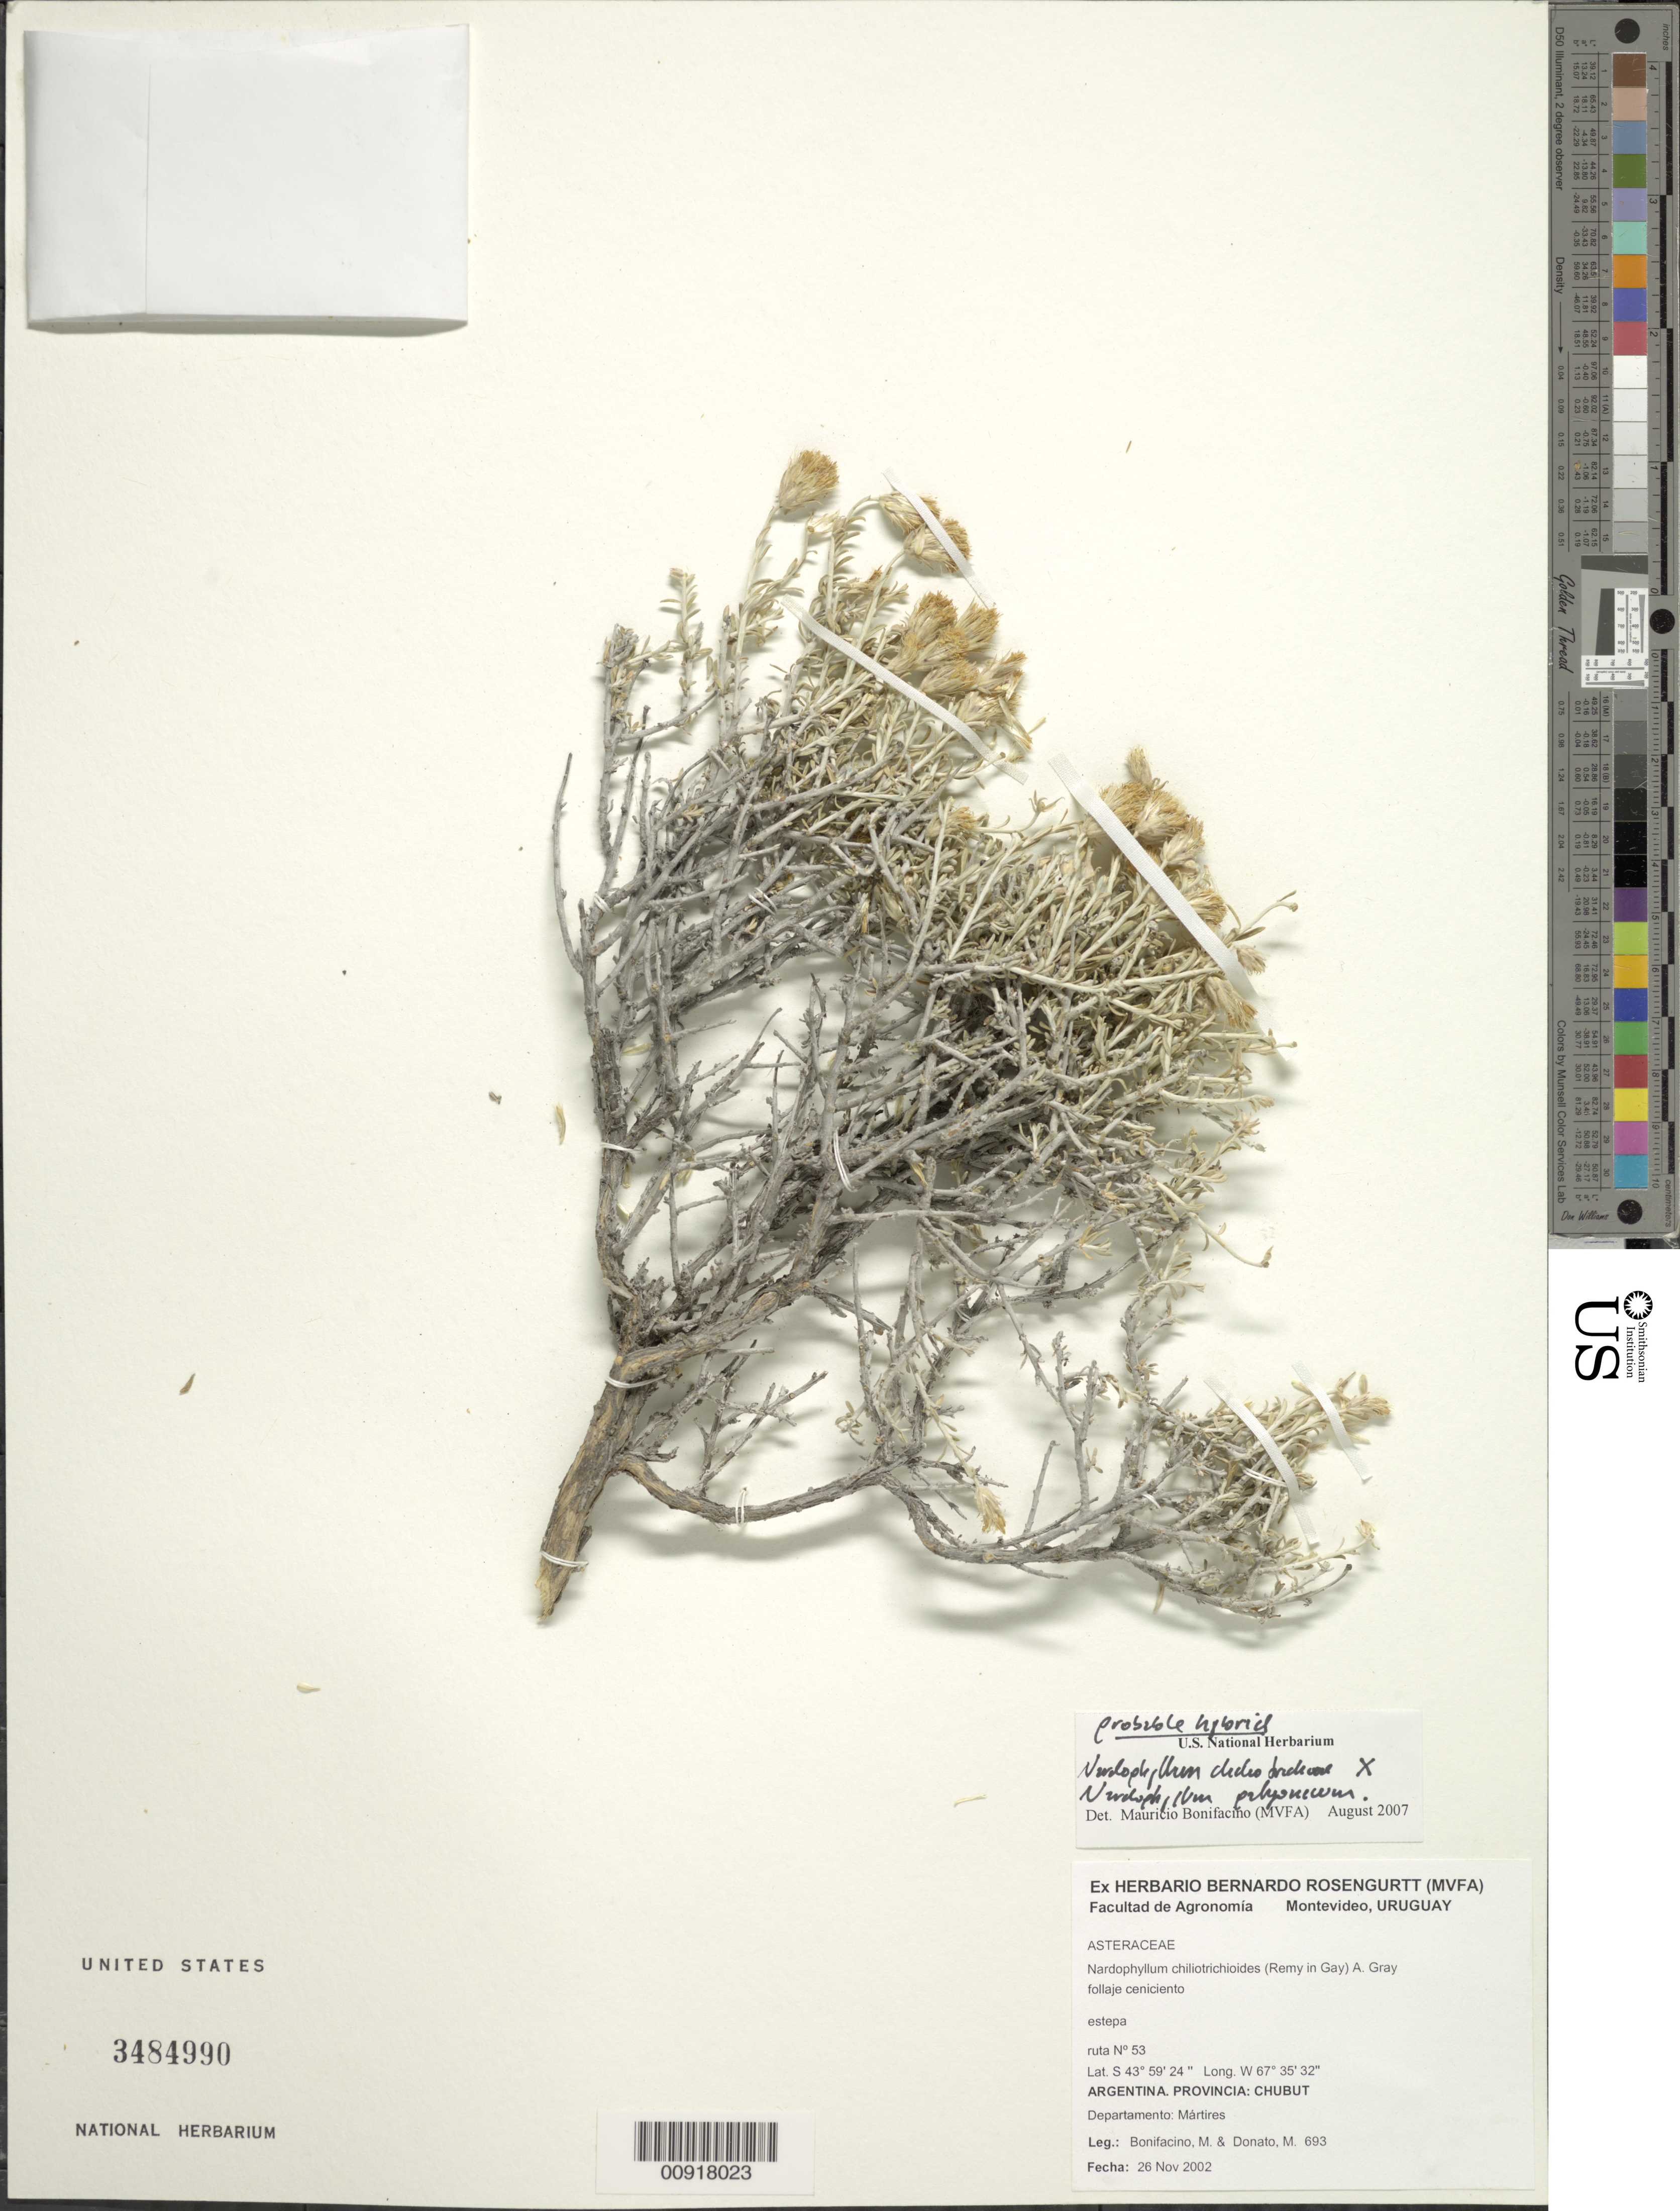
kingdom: Plantae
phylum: Tracheophyta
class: Magnoliopsida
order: Asterales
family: Asteraceae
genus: Ocyroe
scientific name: Ocyroe armata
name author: (Wedd.) Bonif.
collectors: M. Bonifacino & M. Donato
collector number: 0693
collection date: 2002-11-26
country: Argentina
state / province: Chubut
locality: Dpto. Mártires, Ruta No. 53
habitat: Estepa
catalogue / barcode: US 3484990